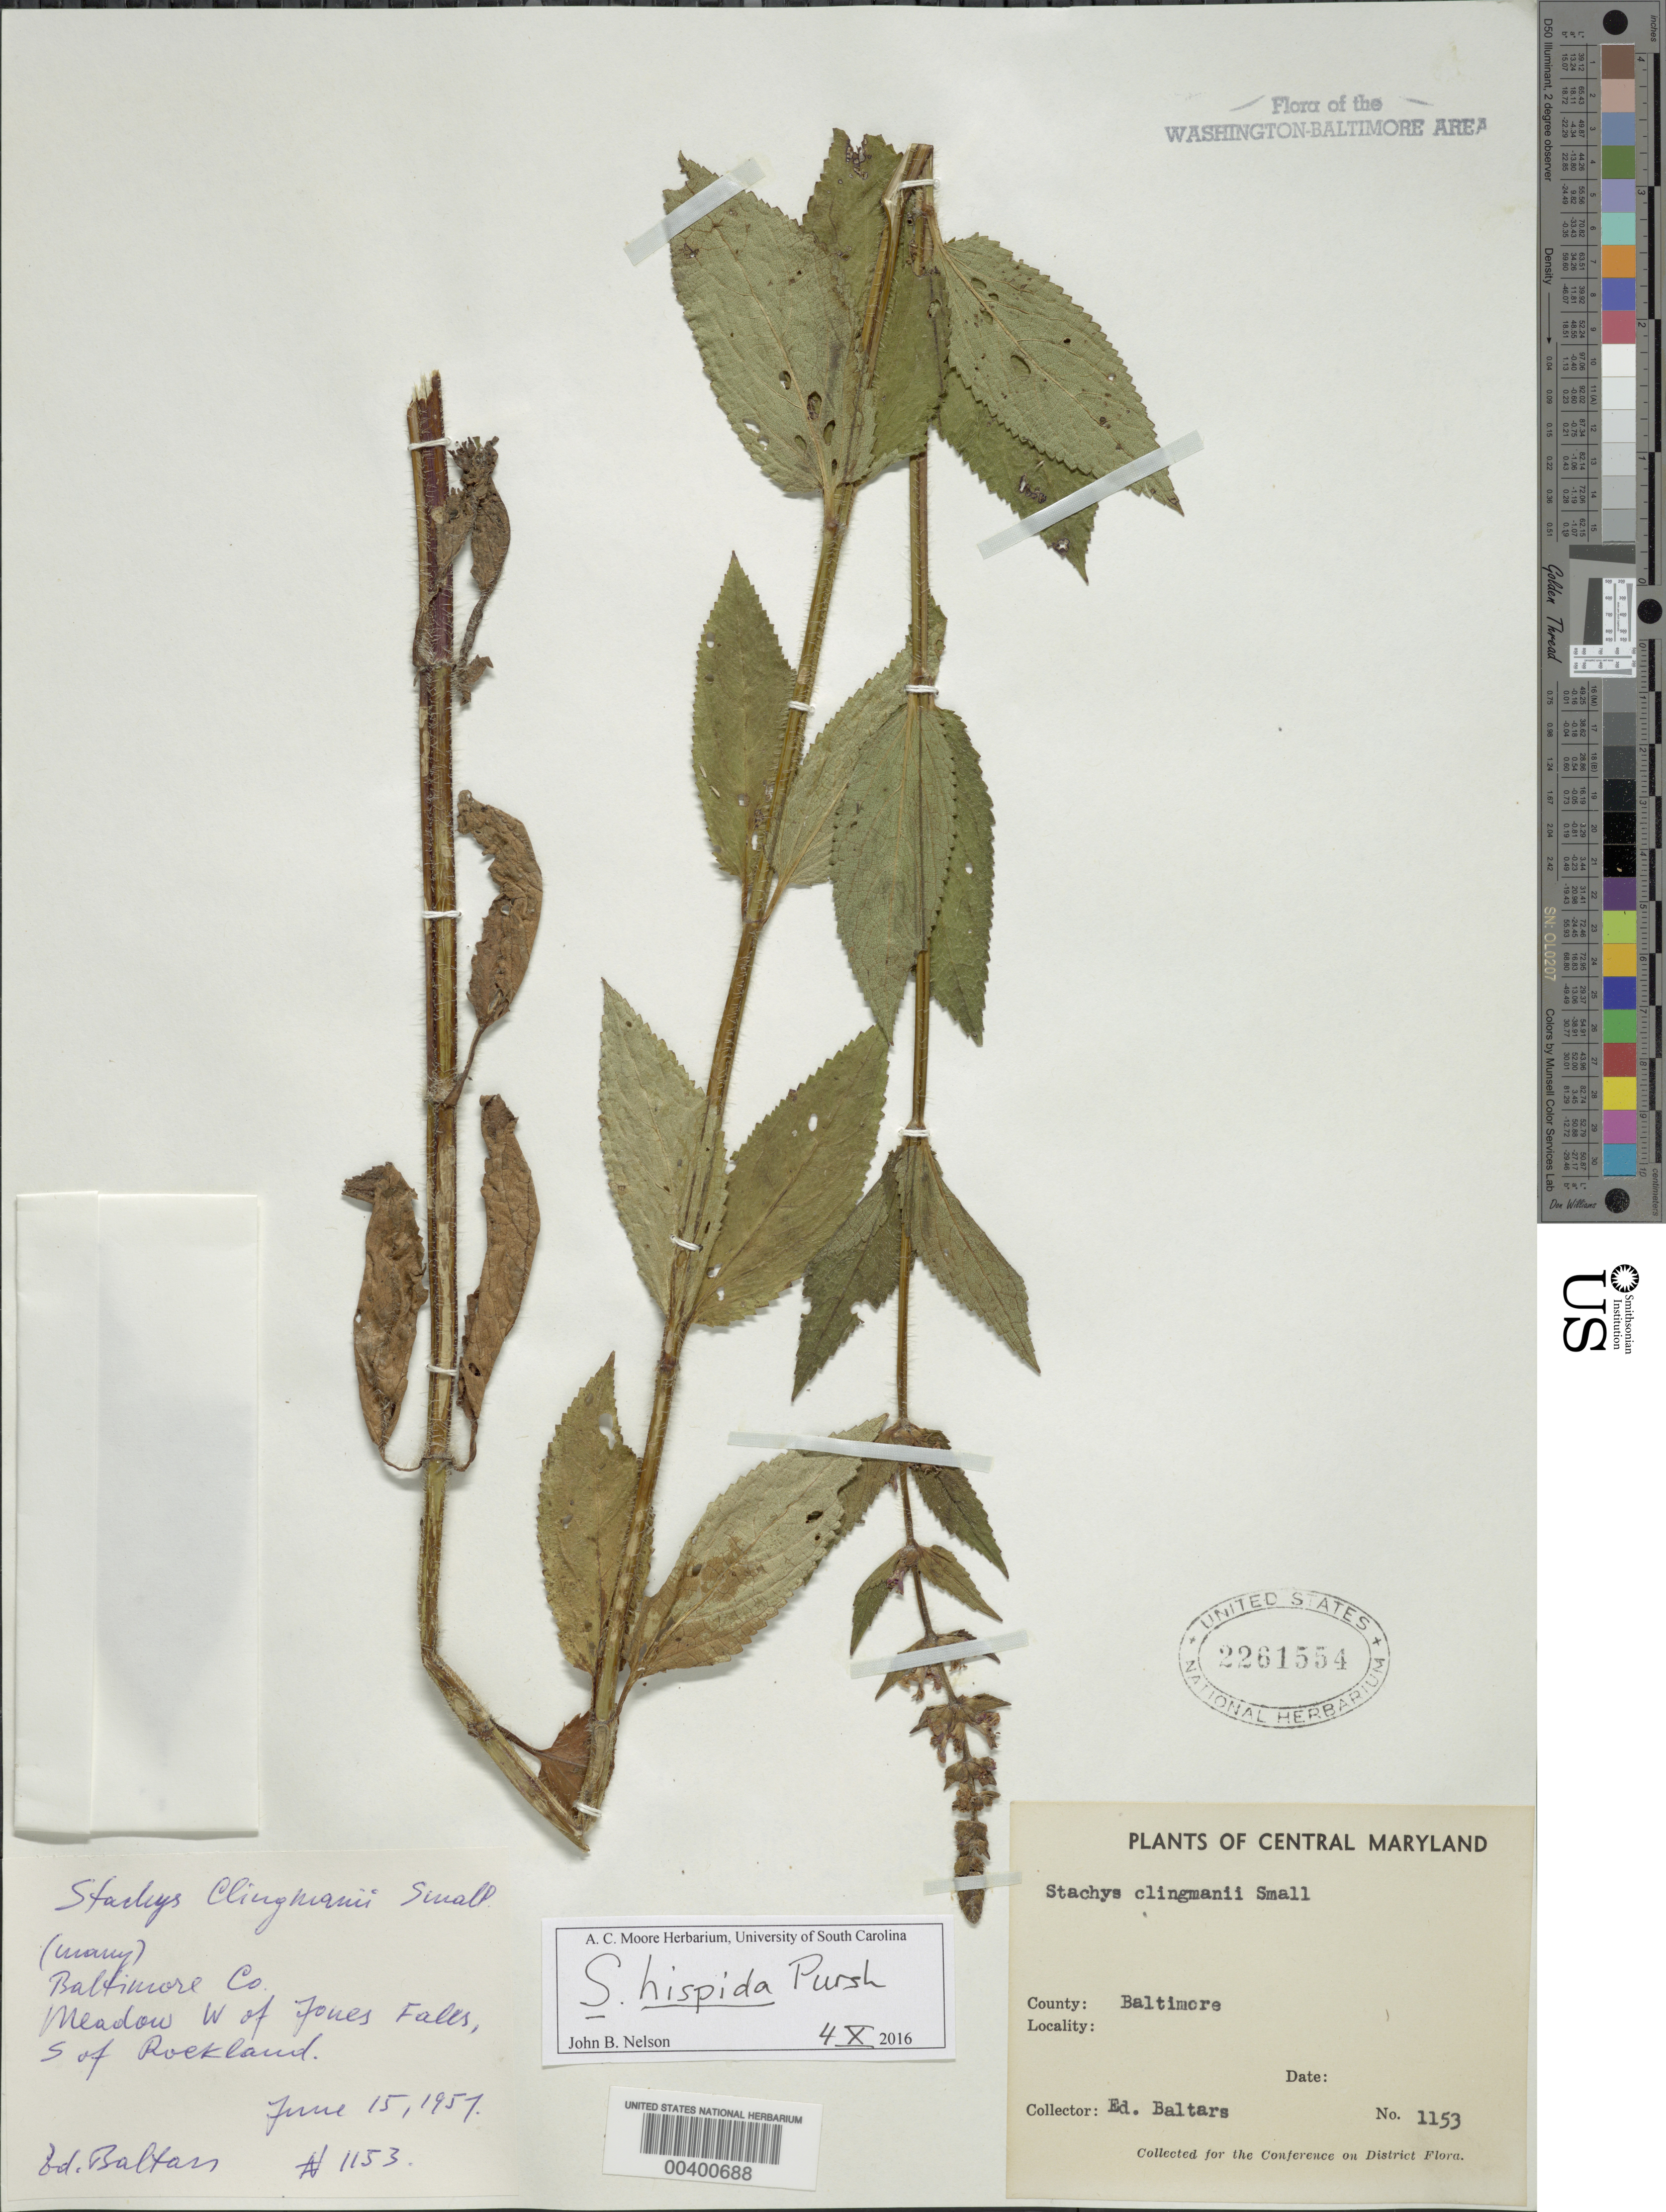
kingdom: Plantae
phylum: Tracheophyta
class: Magnoliopsida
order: Lamiales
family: Lamiaceae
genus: Stachys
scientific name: Stachys hispida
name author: Pursh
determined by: Nelson, J. B.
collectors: E. Baltars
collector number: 1153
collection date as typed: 15 Jun 1957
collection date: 1957-06-15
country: United States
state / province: Maryland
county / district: City of Baltimore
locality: West of Jones Falls, south of Rockland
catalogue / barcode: US 2261554